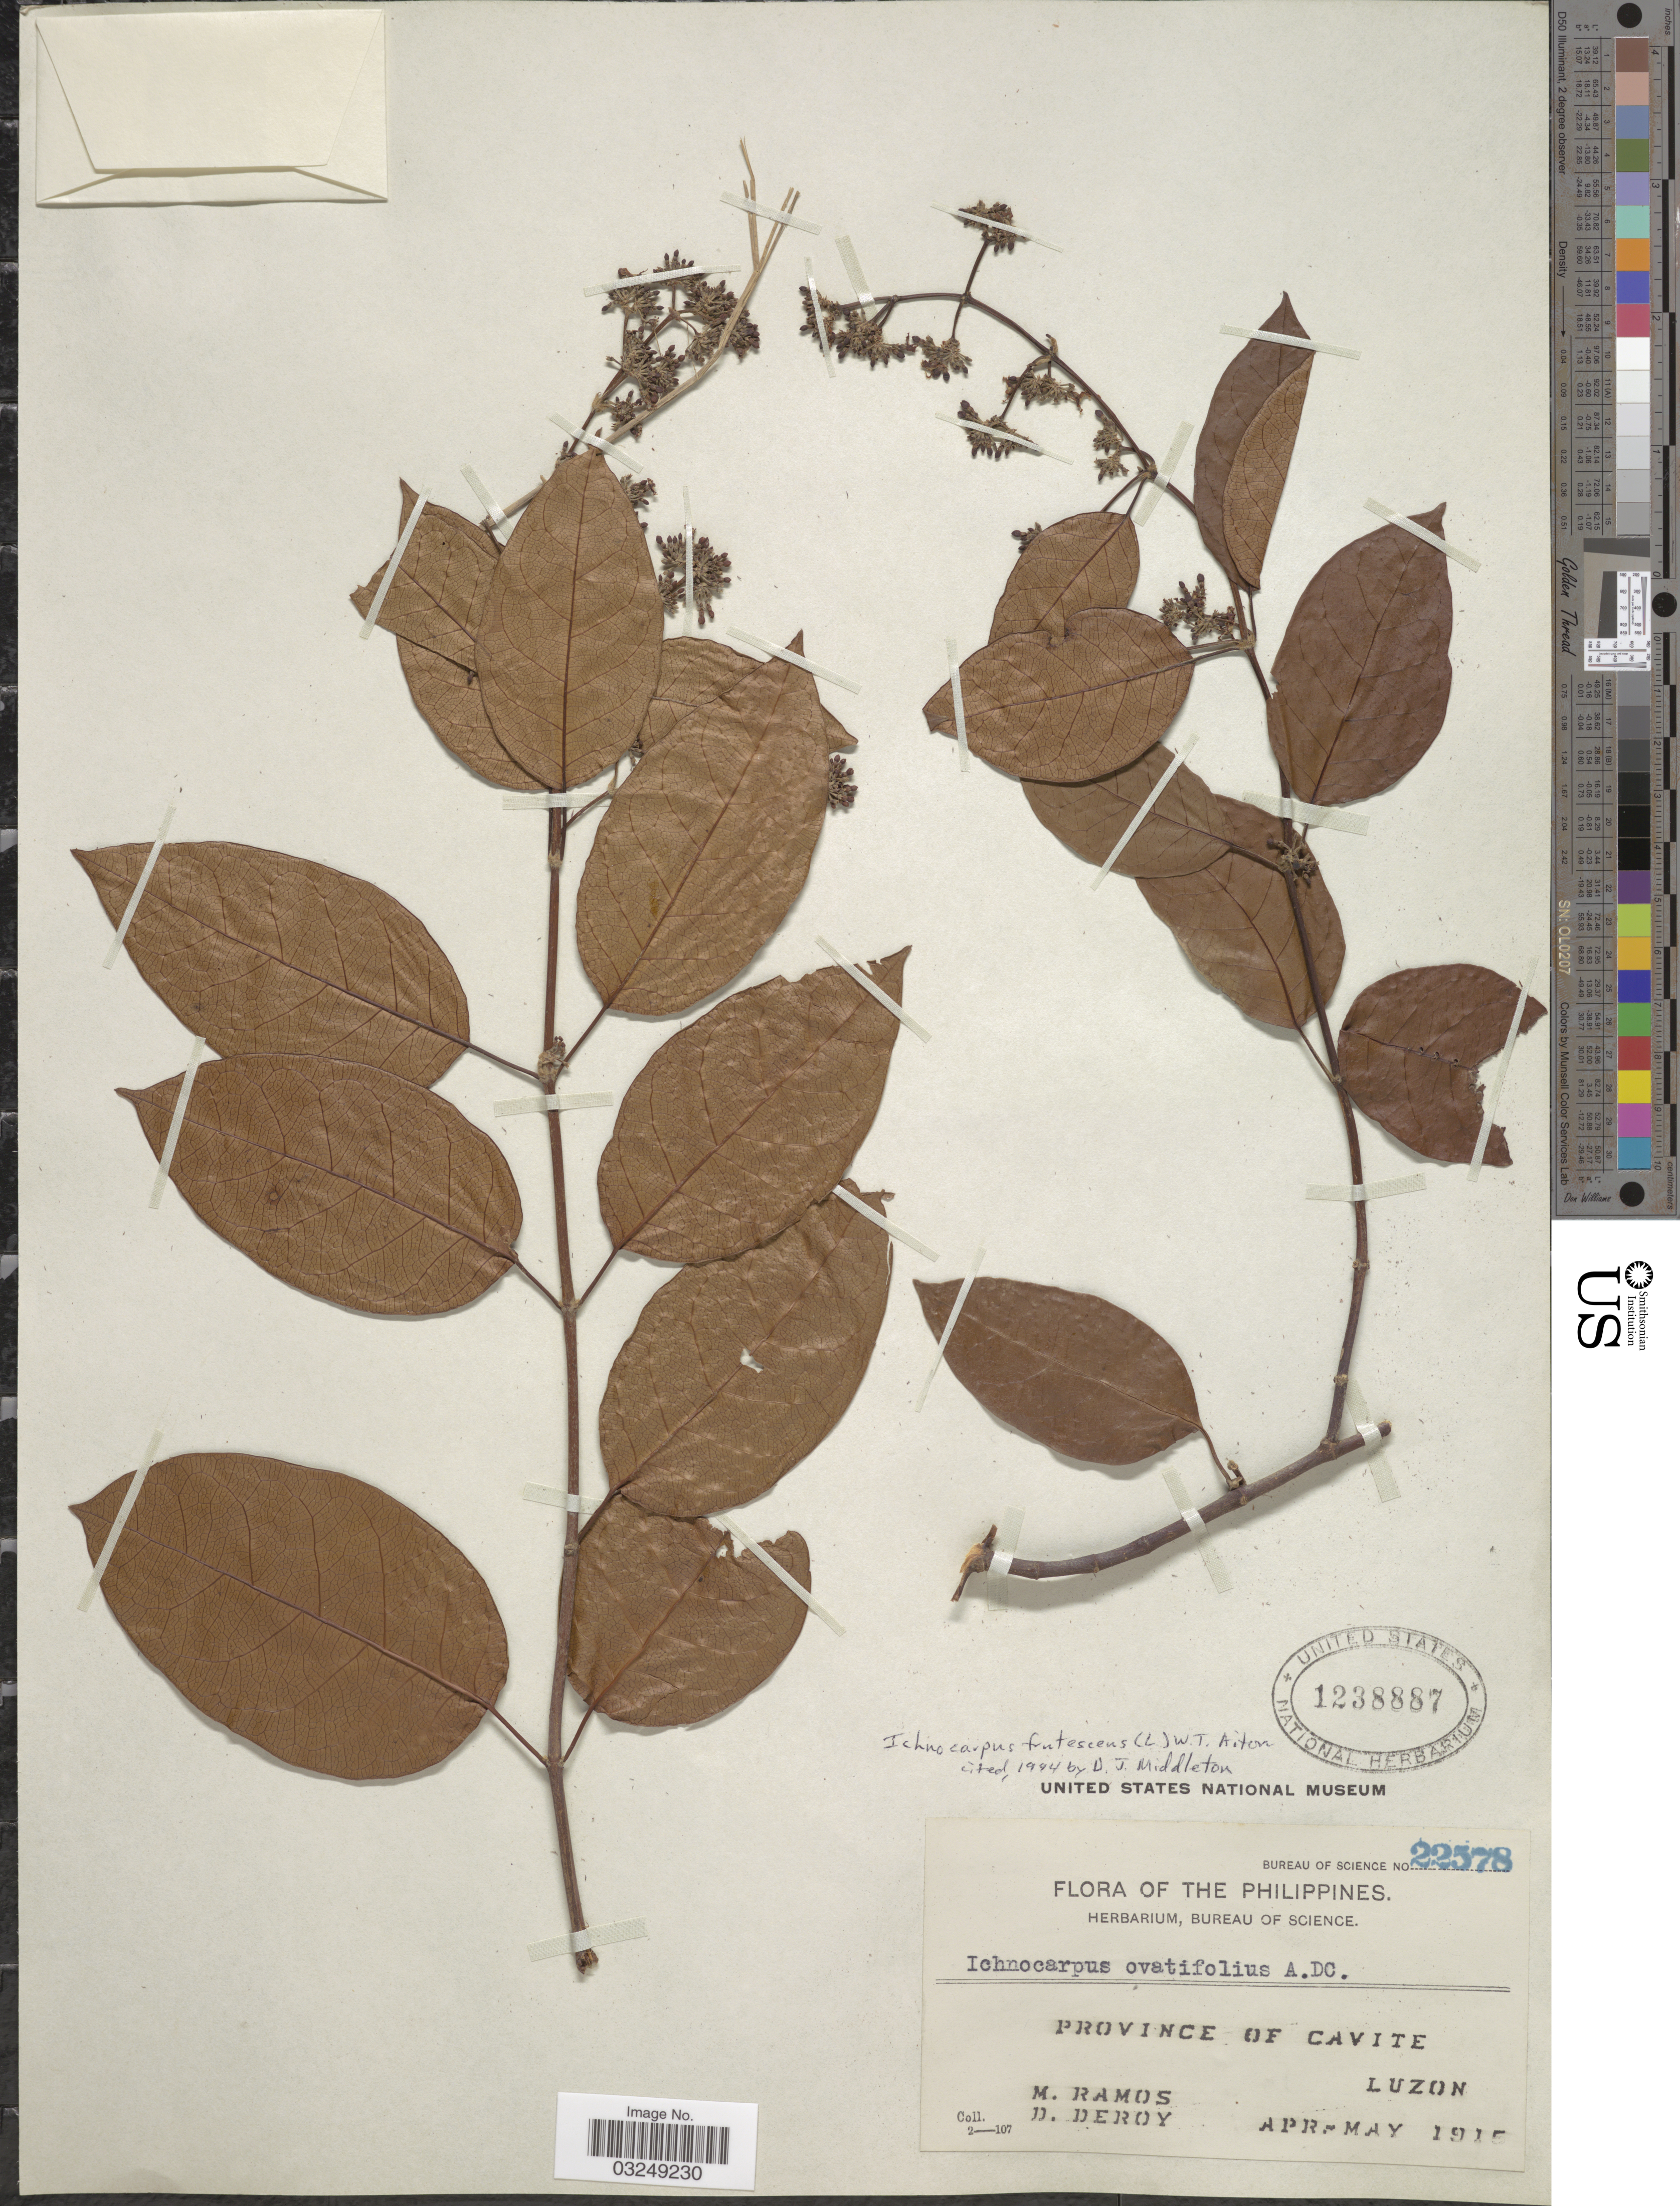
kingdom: Plantae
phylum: Tracheophyta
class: Magnoliopsida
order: Gentianales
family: Apocynaceae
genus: Ichnocarpus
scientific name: Ichnocarpus frutescens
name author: (L.) W.T. Aiton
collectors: M. Ramos & D. Deroy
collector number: Bureau of Science 22578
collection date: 1915-04/1915-05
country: Philippines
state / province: Calabarzon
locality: Province of Cavite. Luzon.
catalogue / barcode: US 1238887